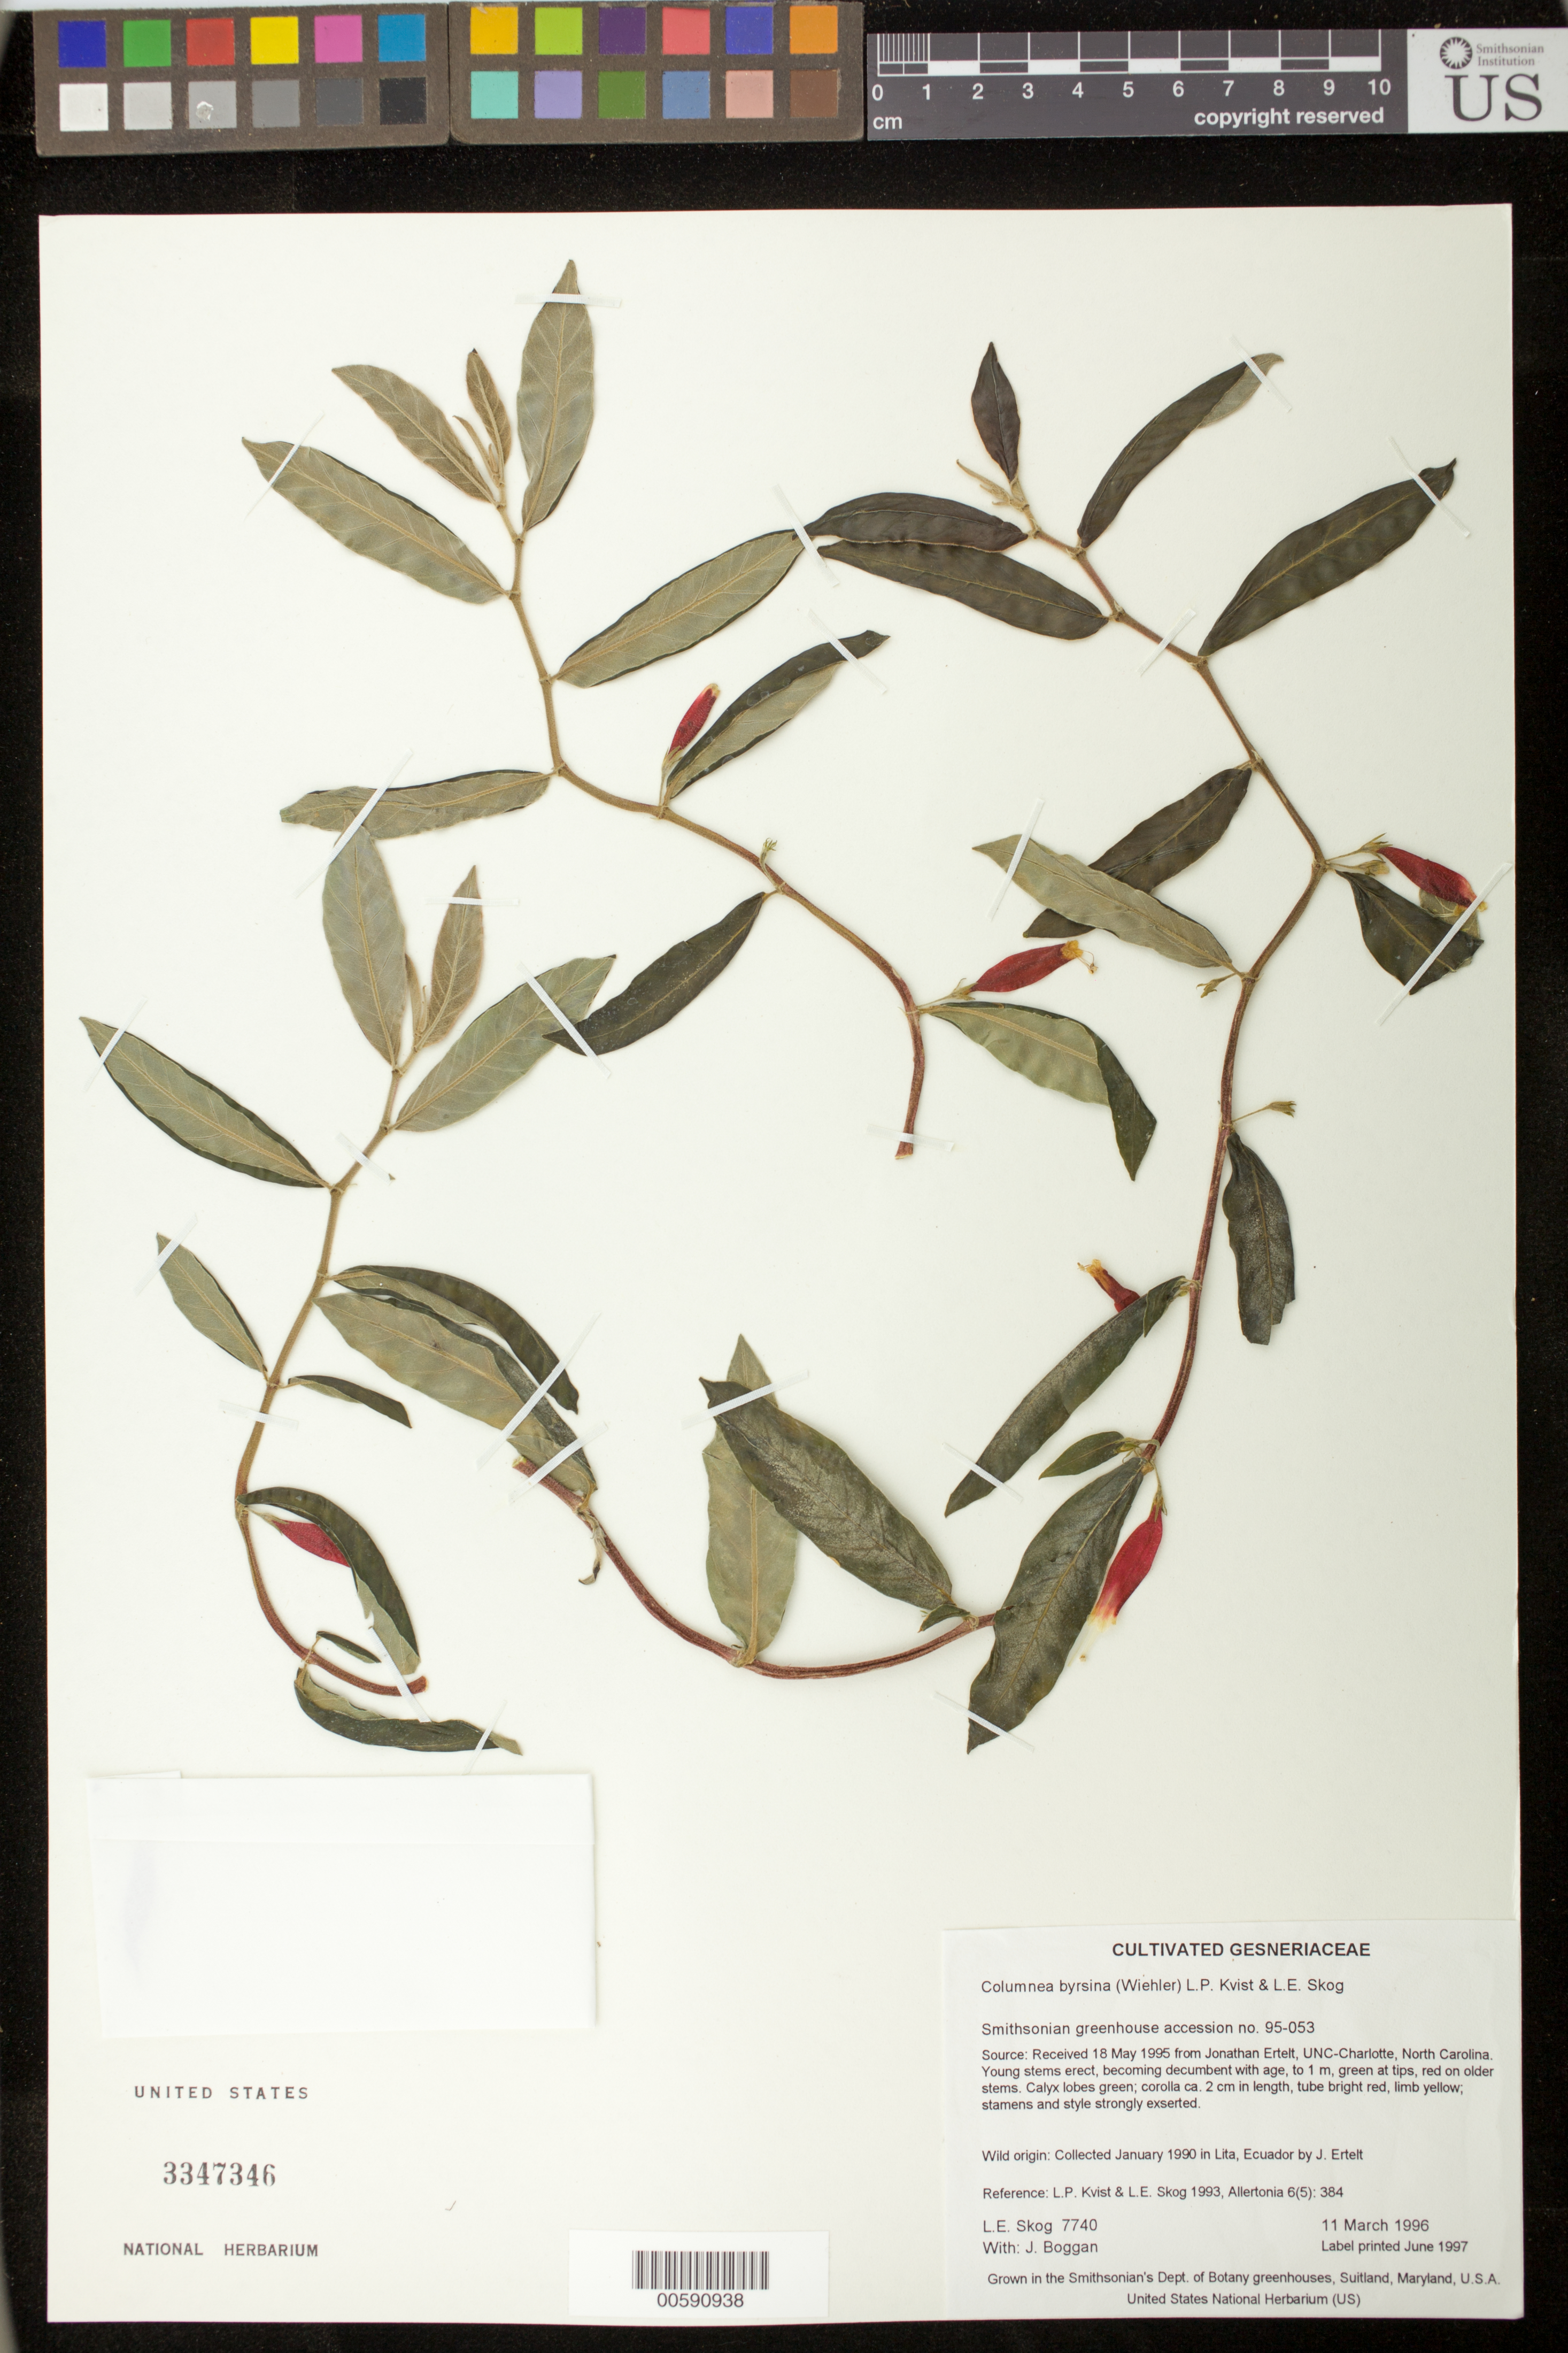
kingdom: Plantae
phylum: Tracheophyta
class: Magnoliopsida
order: Lamiales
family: Gesneriaceae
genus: Columnea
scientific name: Columnea byrsina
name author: (Wiehler) L.P. Kvist & L.E. Skog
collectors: L. E. Skog & J. K. Boggan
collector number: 7740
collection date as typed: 11 Mar 1996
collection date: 1996-03-11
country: Ecuador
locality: Grown in the Smithsonian's Dept. of Botany greenhouses, Suitland, Maryland, U.S.A.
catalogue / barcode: US 3347346